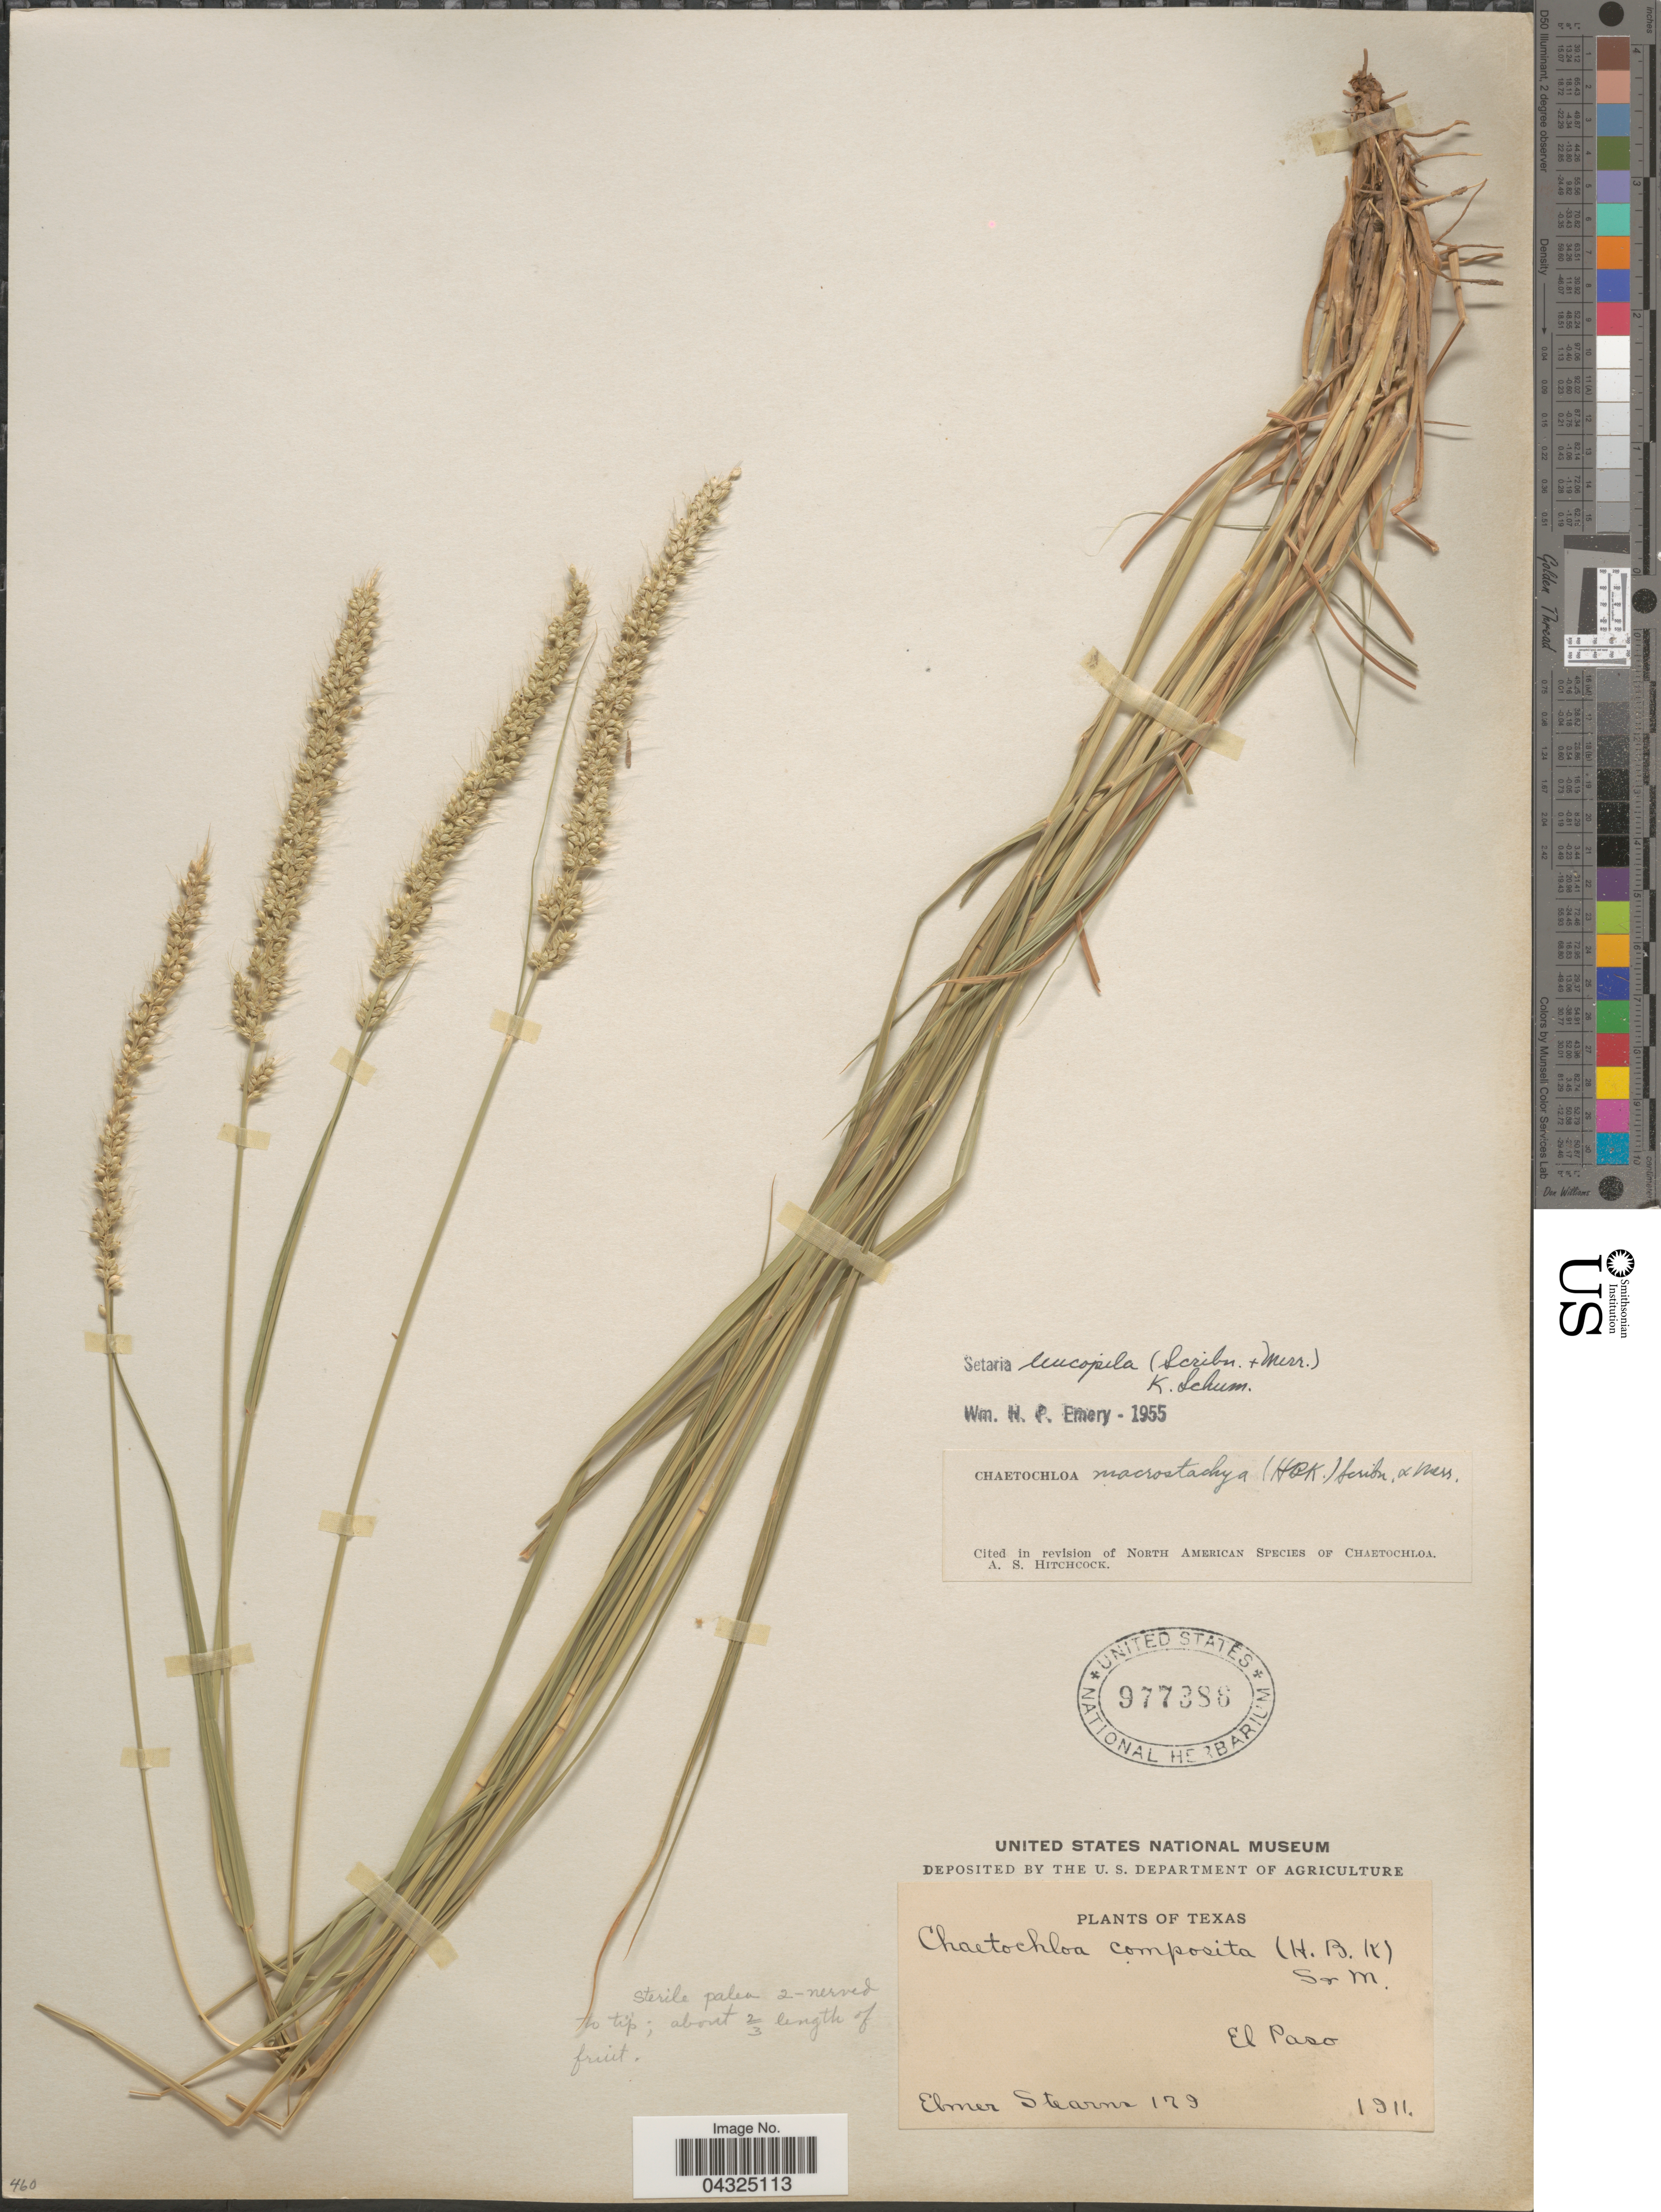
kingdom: Plantae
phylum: Tracheophyta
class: Liliopsida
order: Poales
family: Poaceae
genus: Setaria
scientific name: Setaria leucopila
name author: (Scribn. & Merr.) K. Schum.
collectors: E. Stearns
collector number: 179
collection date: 1911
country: United States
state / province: Texas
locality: El Paso.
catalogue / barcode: US 977386